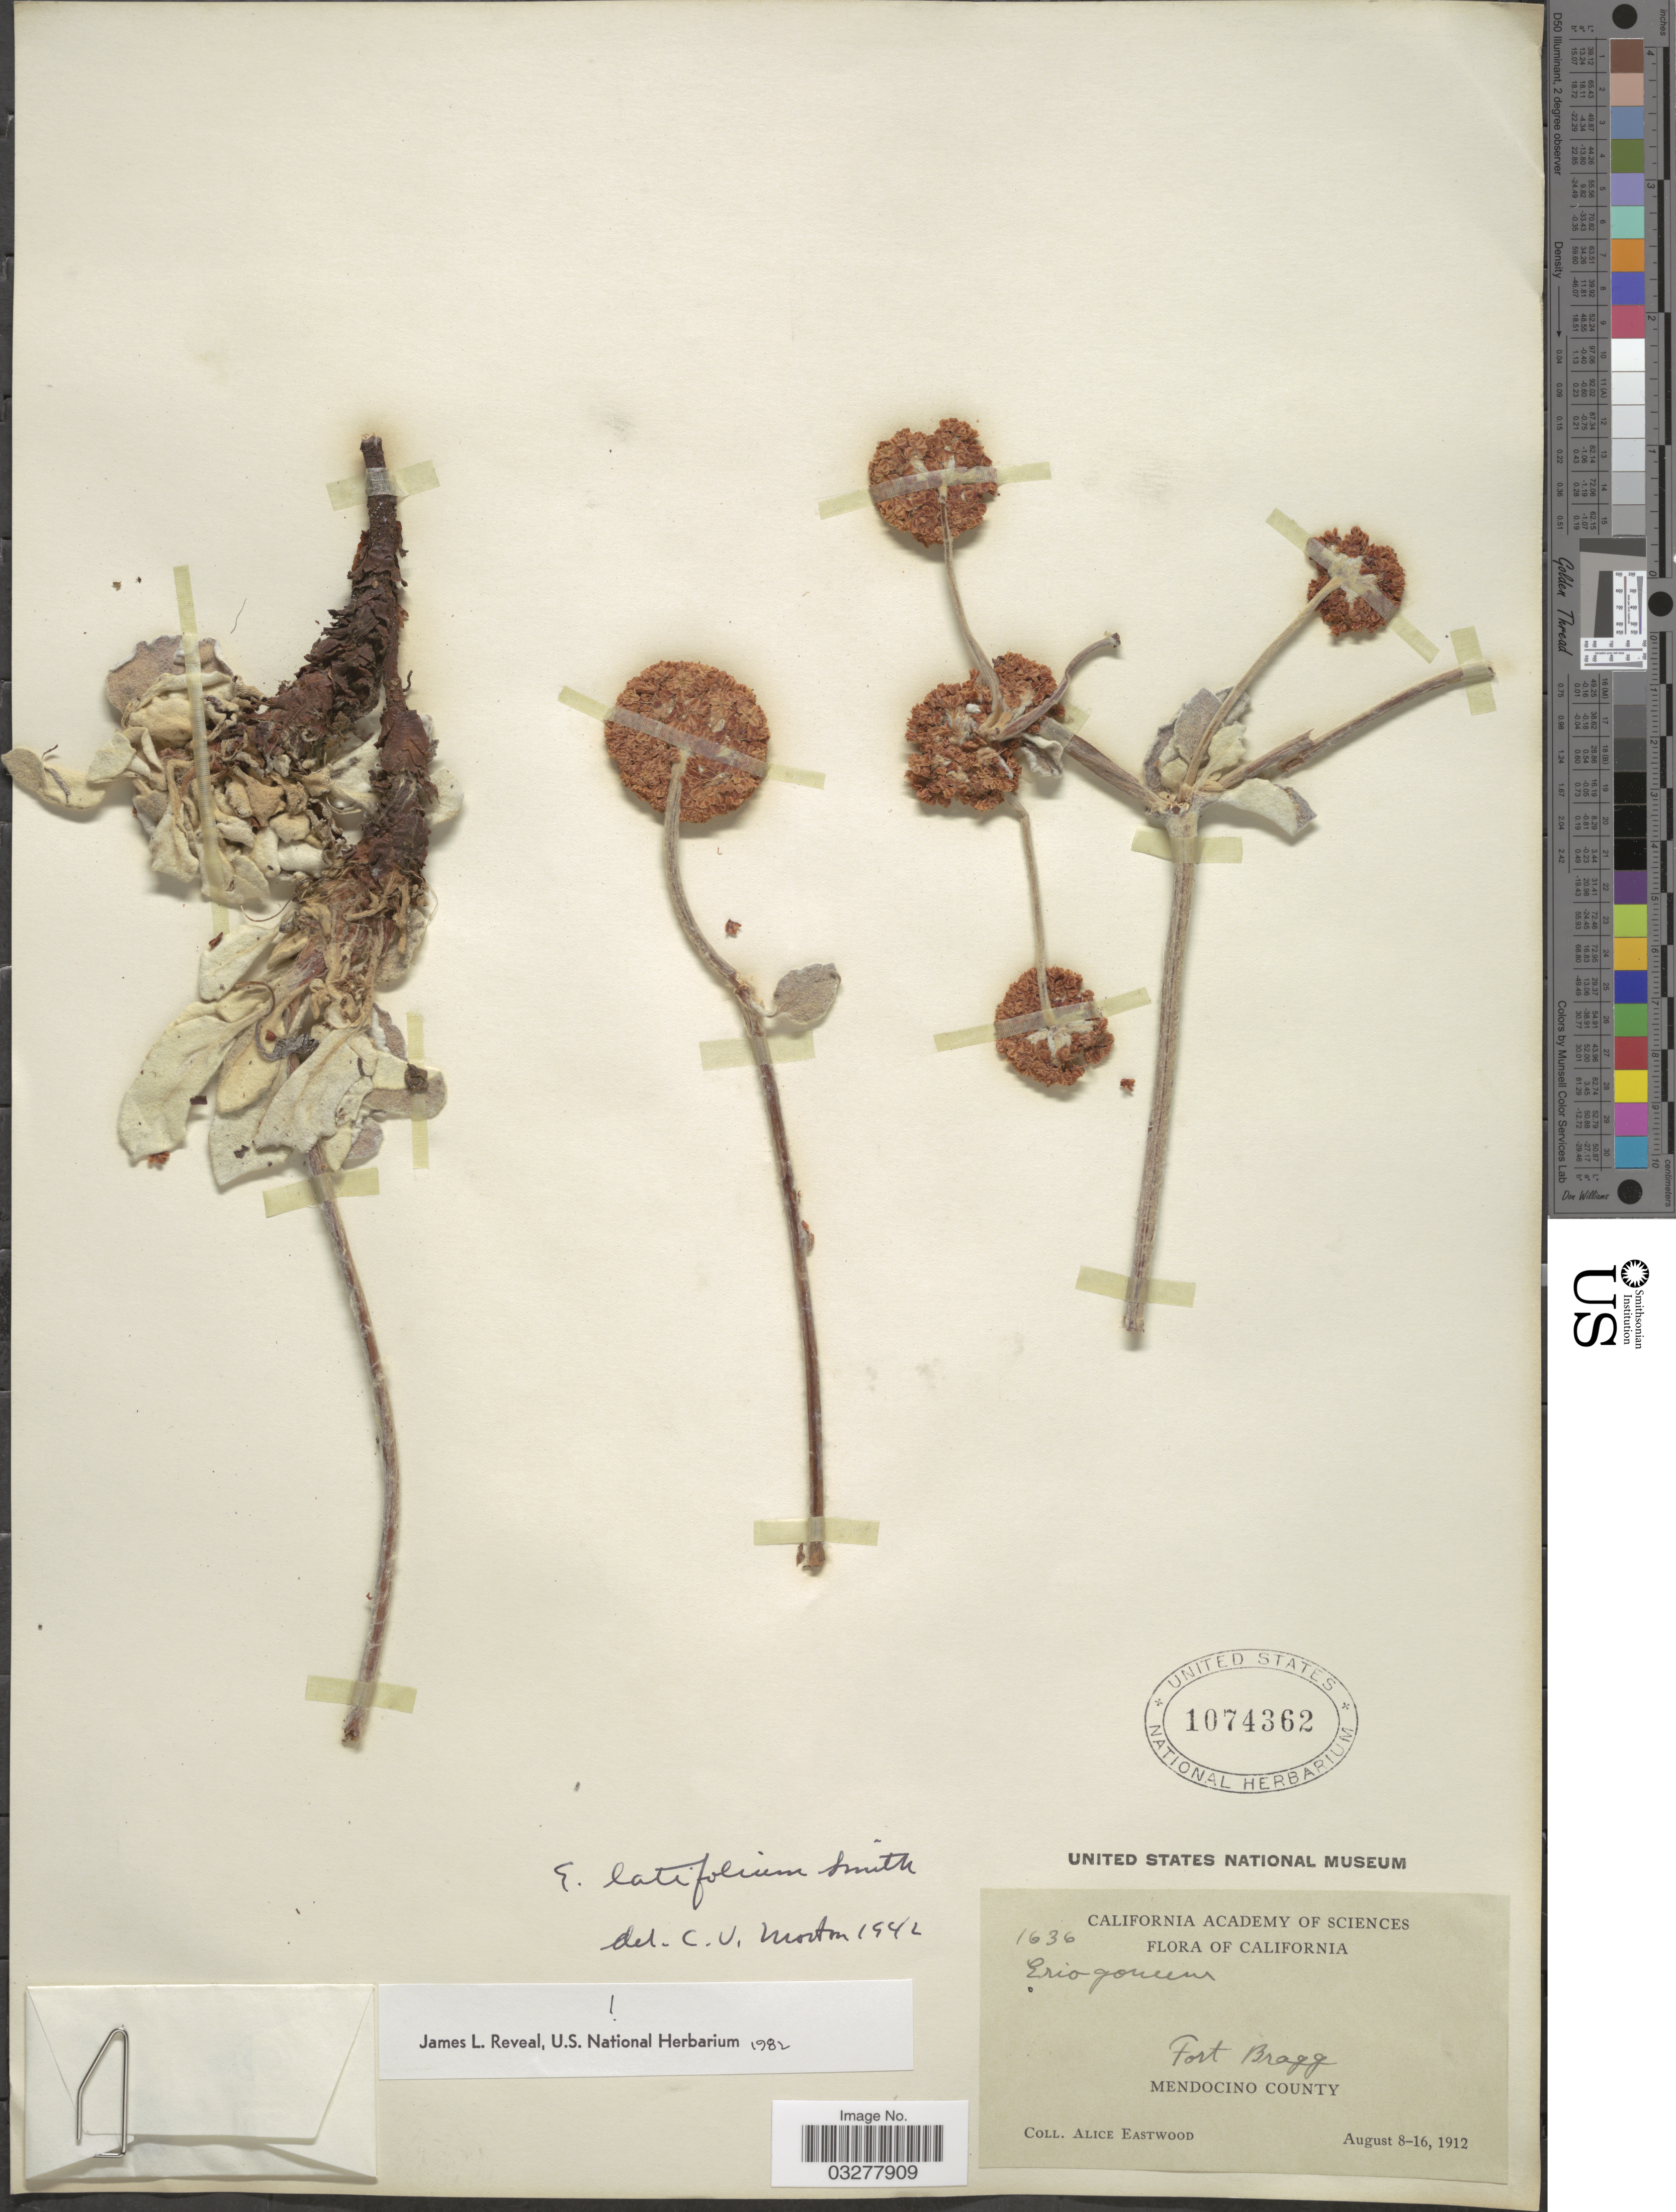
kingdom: Plantae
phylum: Tracheophyta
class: Magnoliopsida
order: Caryophyllales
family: Polygonaceae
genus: Eriogonum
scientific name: Eriogonum latifolium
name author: Sm.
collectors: A. Eastwood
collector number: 1636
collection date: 1912-08-08/1912-08-16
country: United States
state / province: California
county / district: Mendocino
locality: Fort Bragg. Mendocino County.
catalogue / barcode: US 1074362